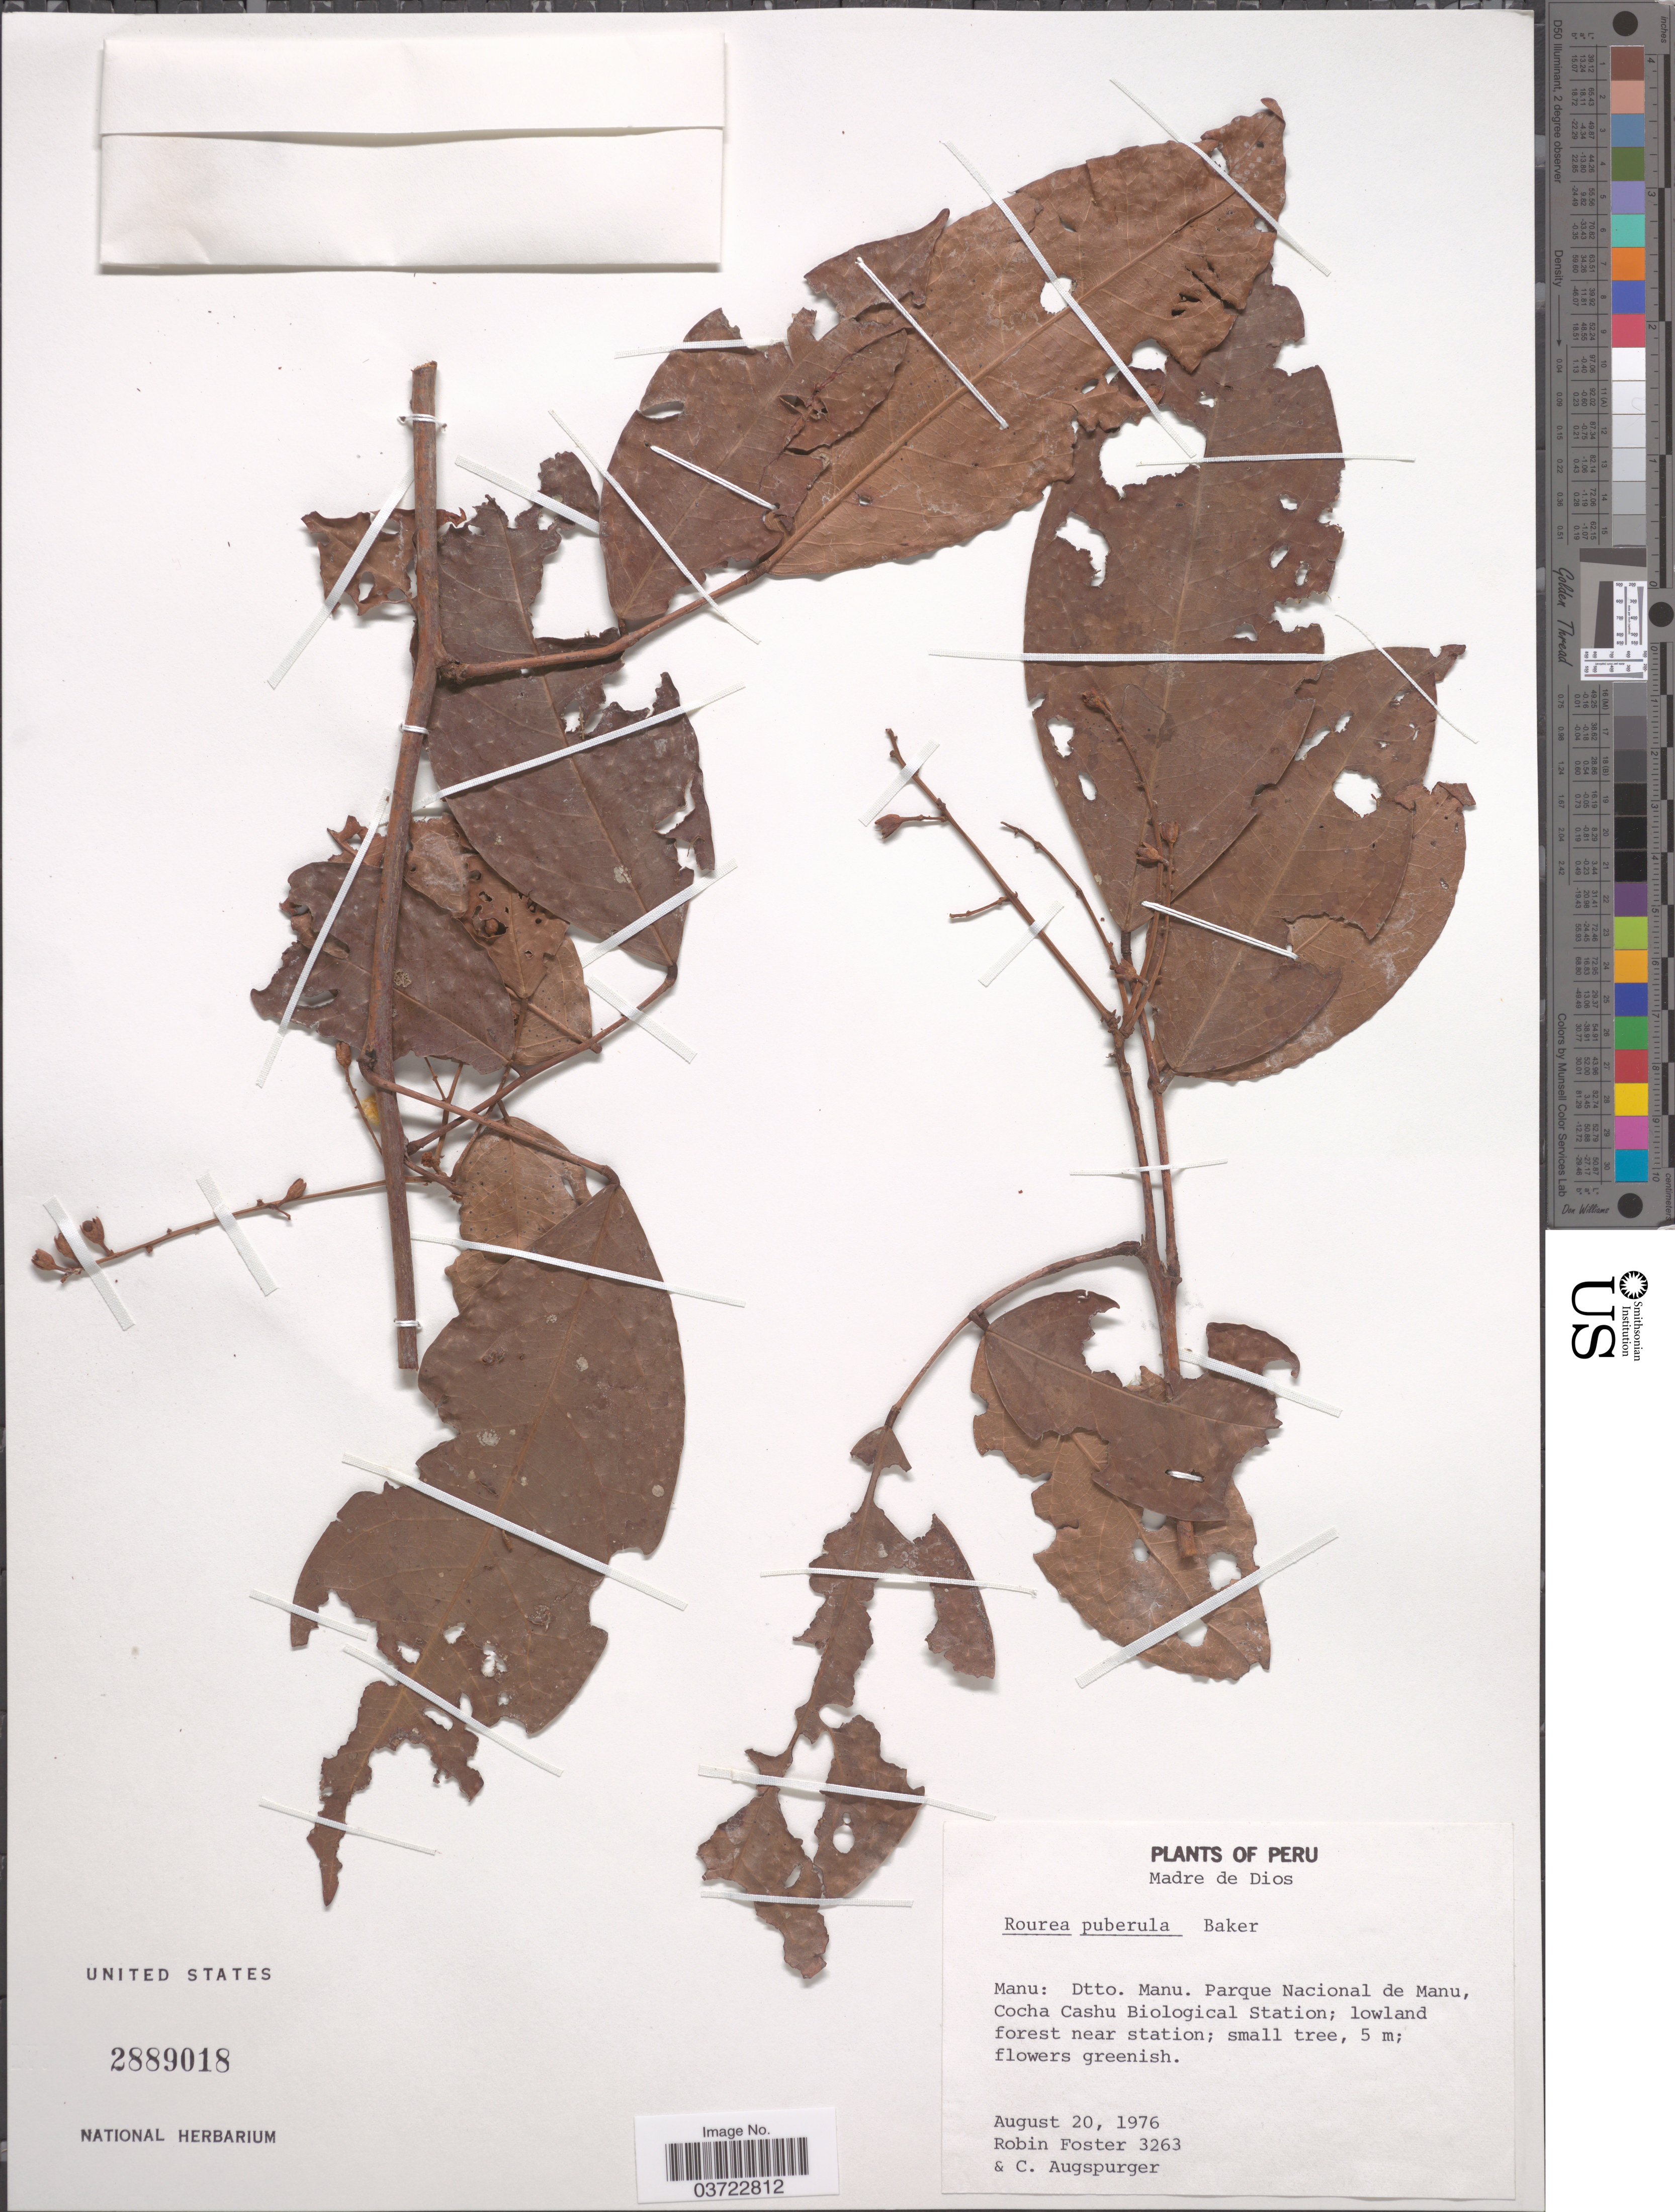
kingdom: Plantae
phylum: Tracheophyta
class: Magnoliopsida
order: Oxalidales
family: Connaraceae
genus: Rourea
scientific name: Rourea puberula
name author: Baker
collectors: R. B. Foster & C. Augspurger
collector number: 3263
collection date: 1976-08-20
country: Peru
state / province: Madre de Dios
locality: Manu: Dtto. Manu. Parque Nacional de Manu, Cocha Cashu Biological Station.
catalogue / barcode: US 2889018